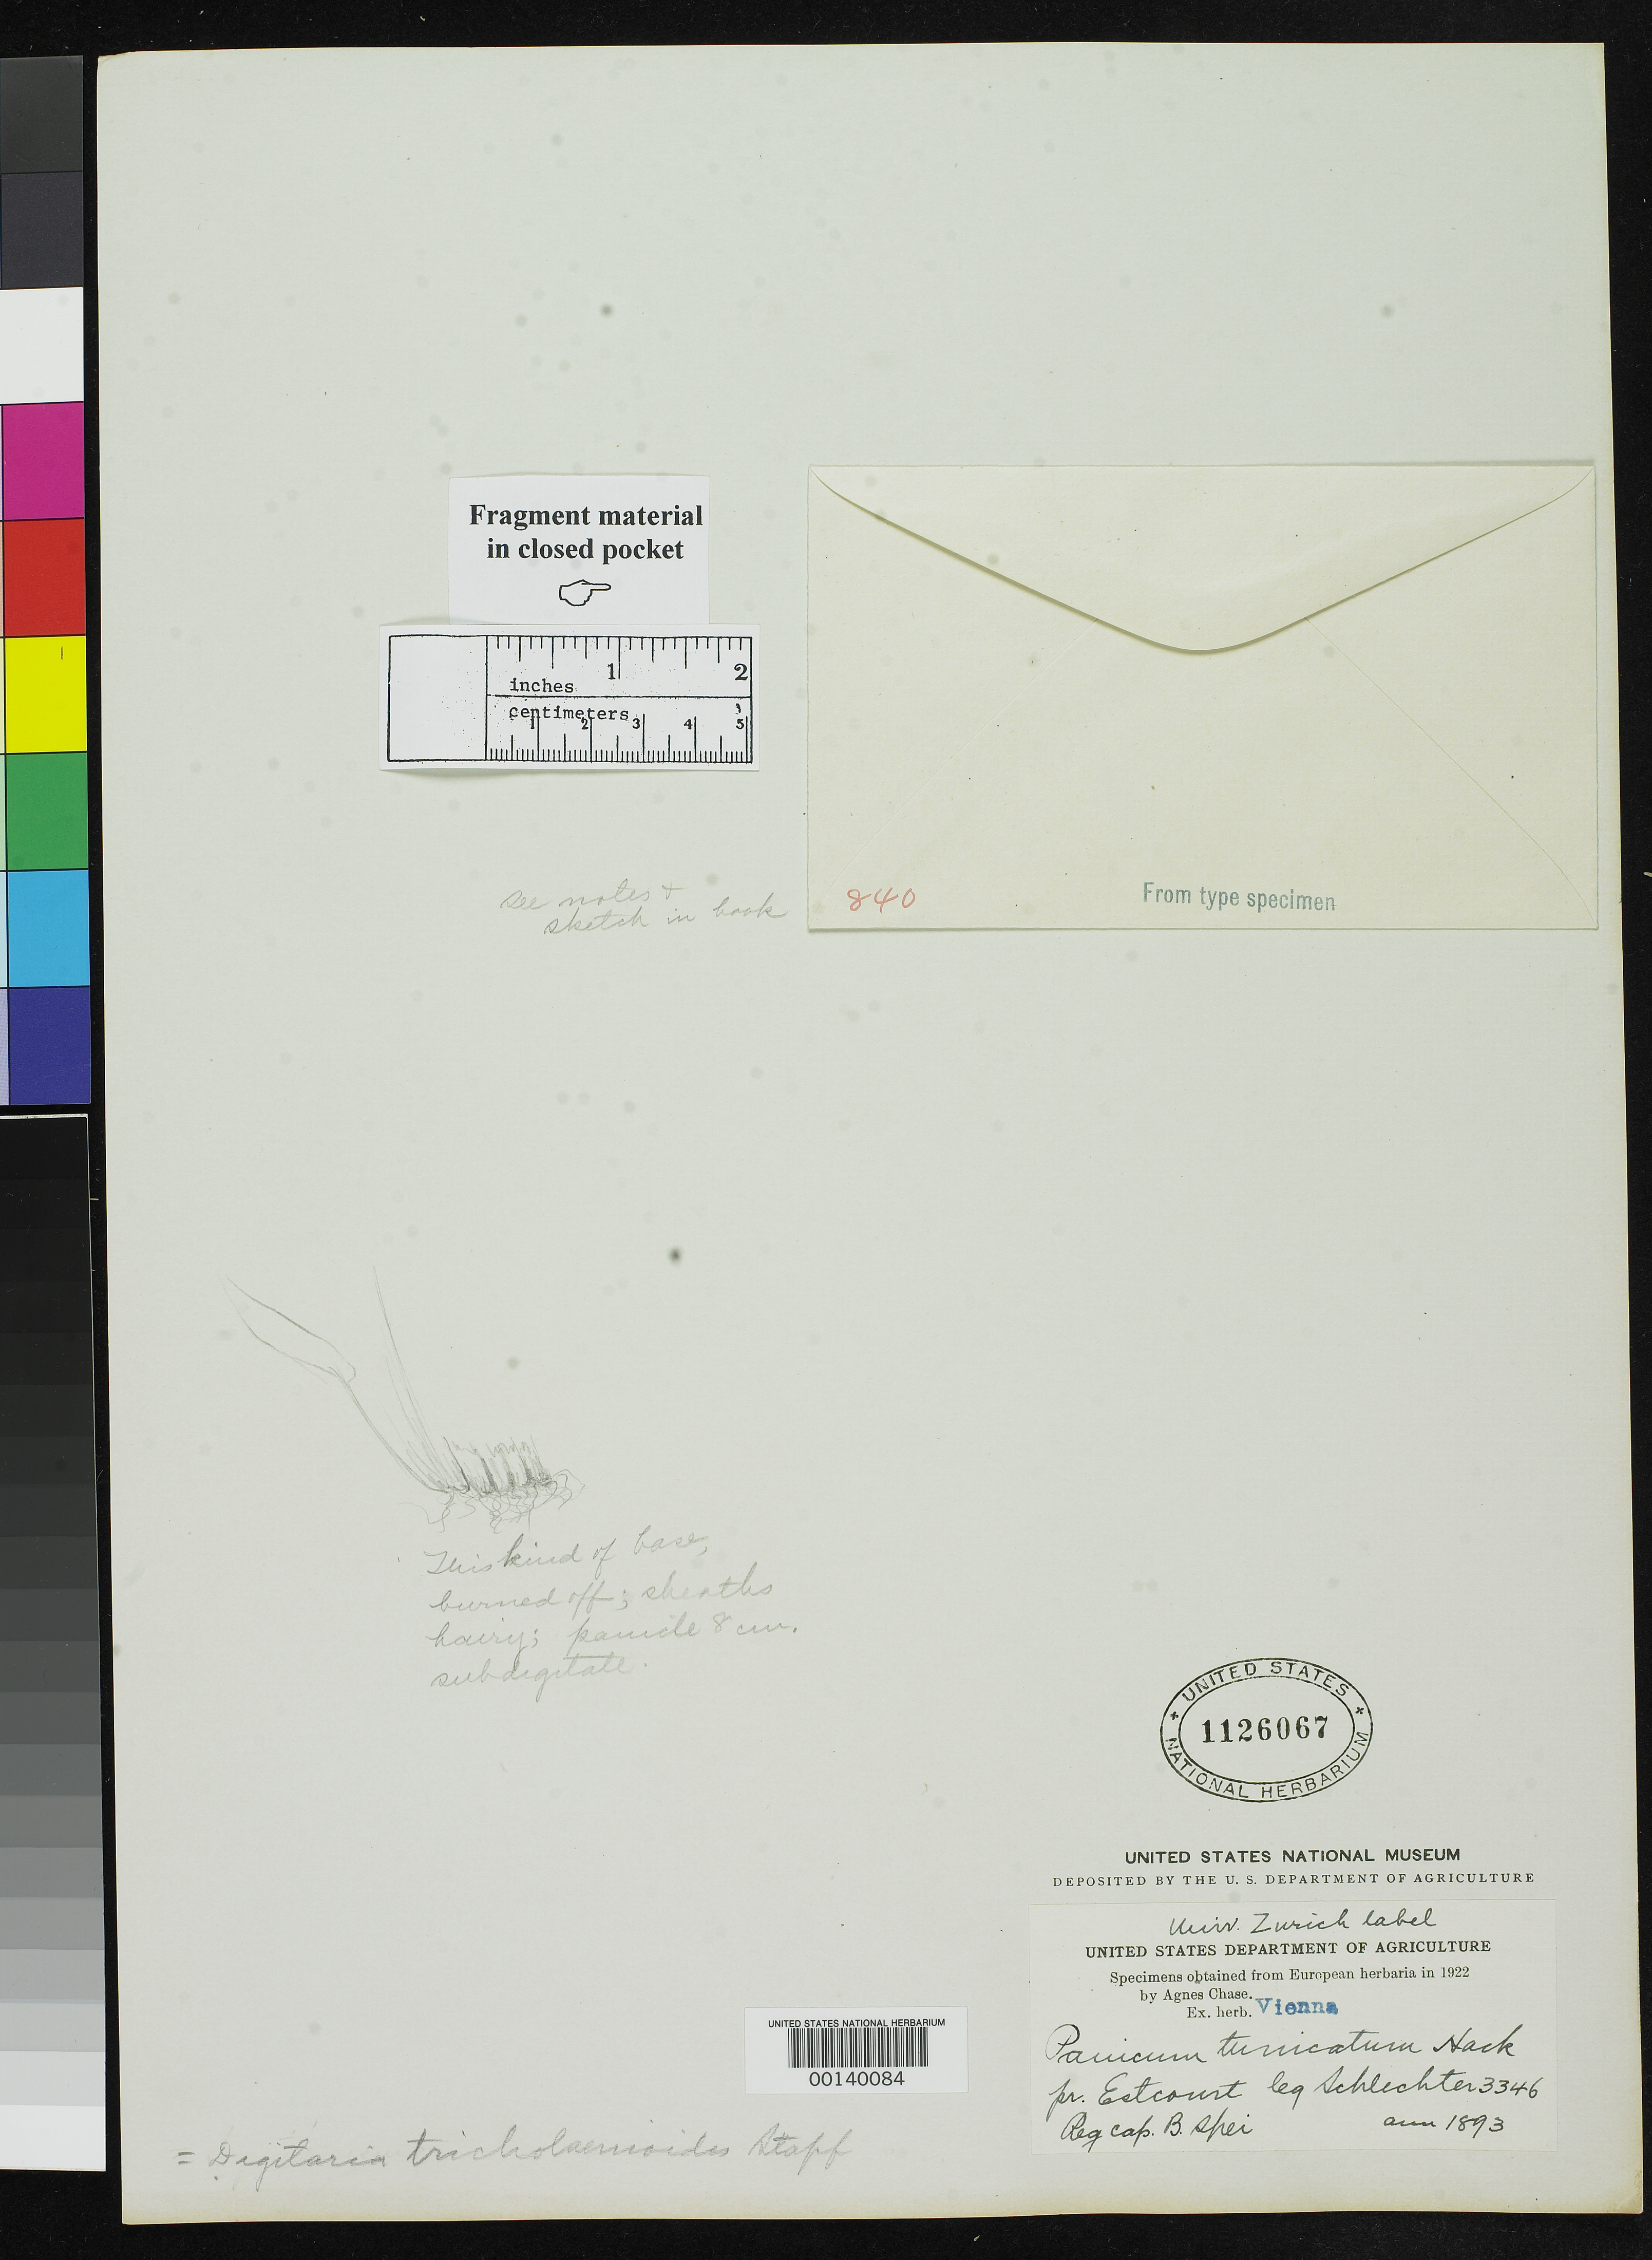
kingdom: Plantae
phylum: Tracheophyta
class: Liliopsida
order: Poales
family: Poaceae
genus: Panicum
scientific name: Panicum tumicatum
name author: Hack.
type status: Type Fragment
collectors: F. R. R. Schlechter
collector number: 3346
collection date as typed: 1893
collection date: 1893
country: South Africa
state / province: KwaZulu-Natal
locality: Estcourt Mts.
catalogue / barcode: US 1126067